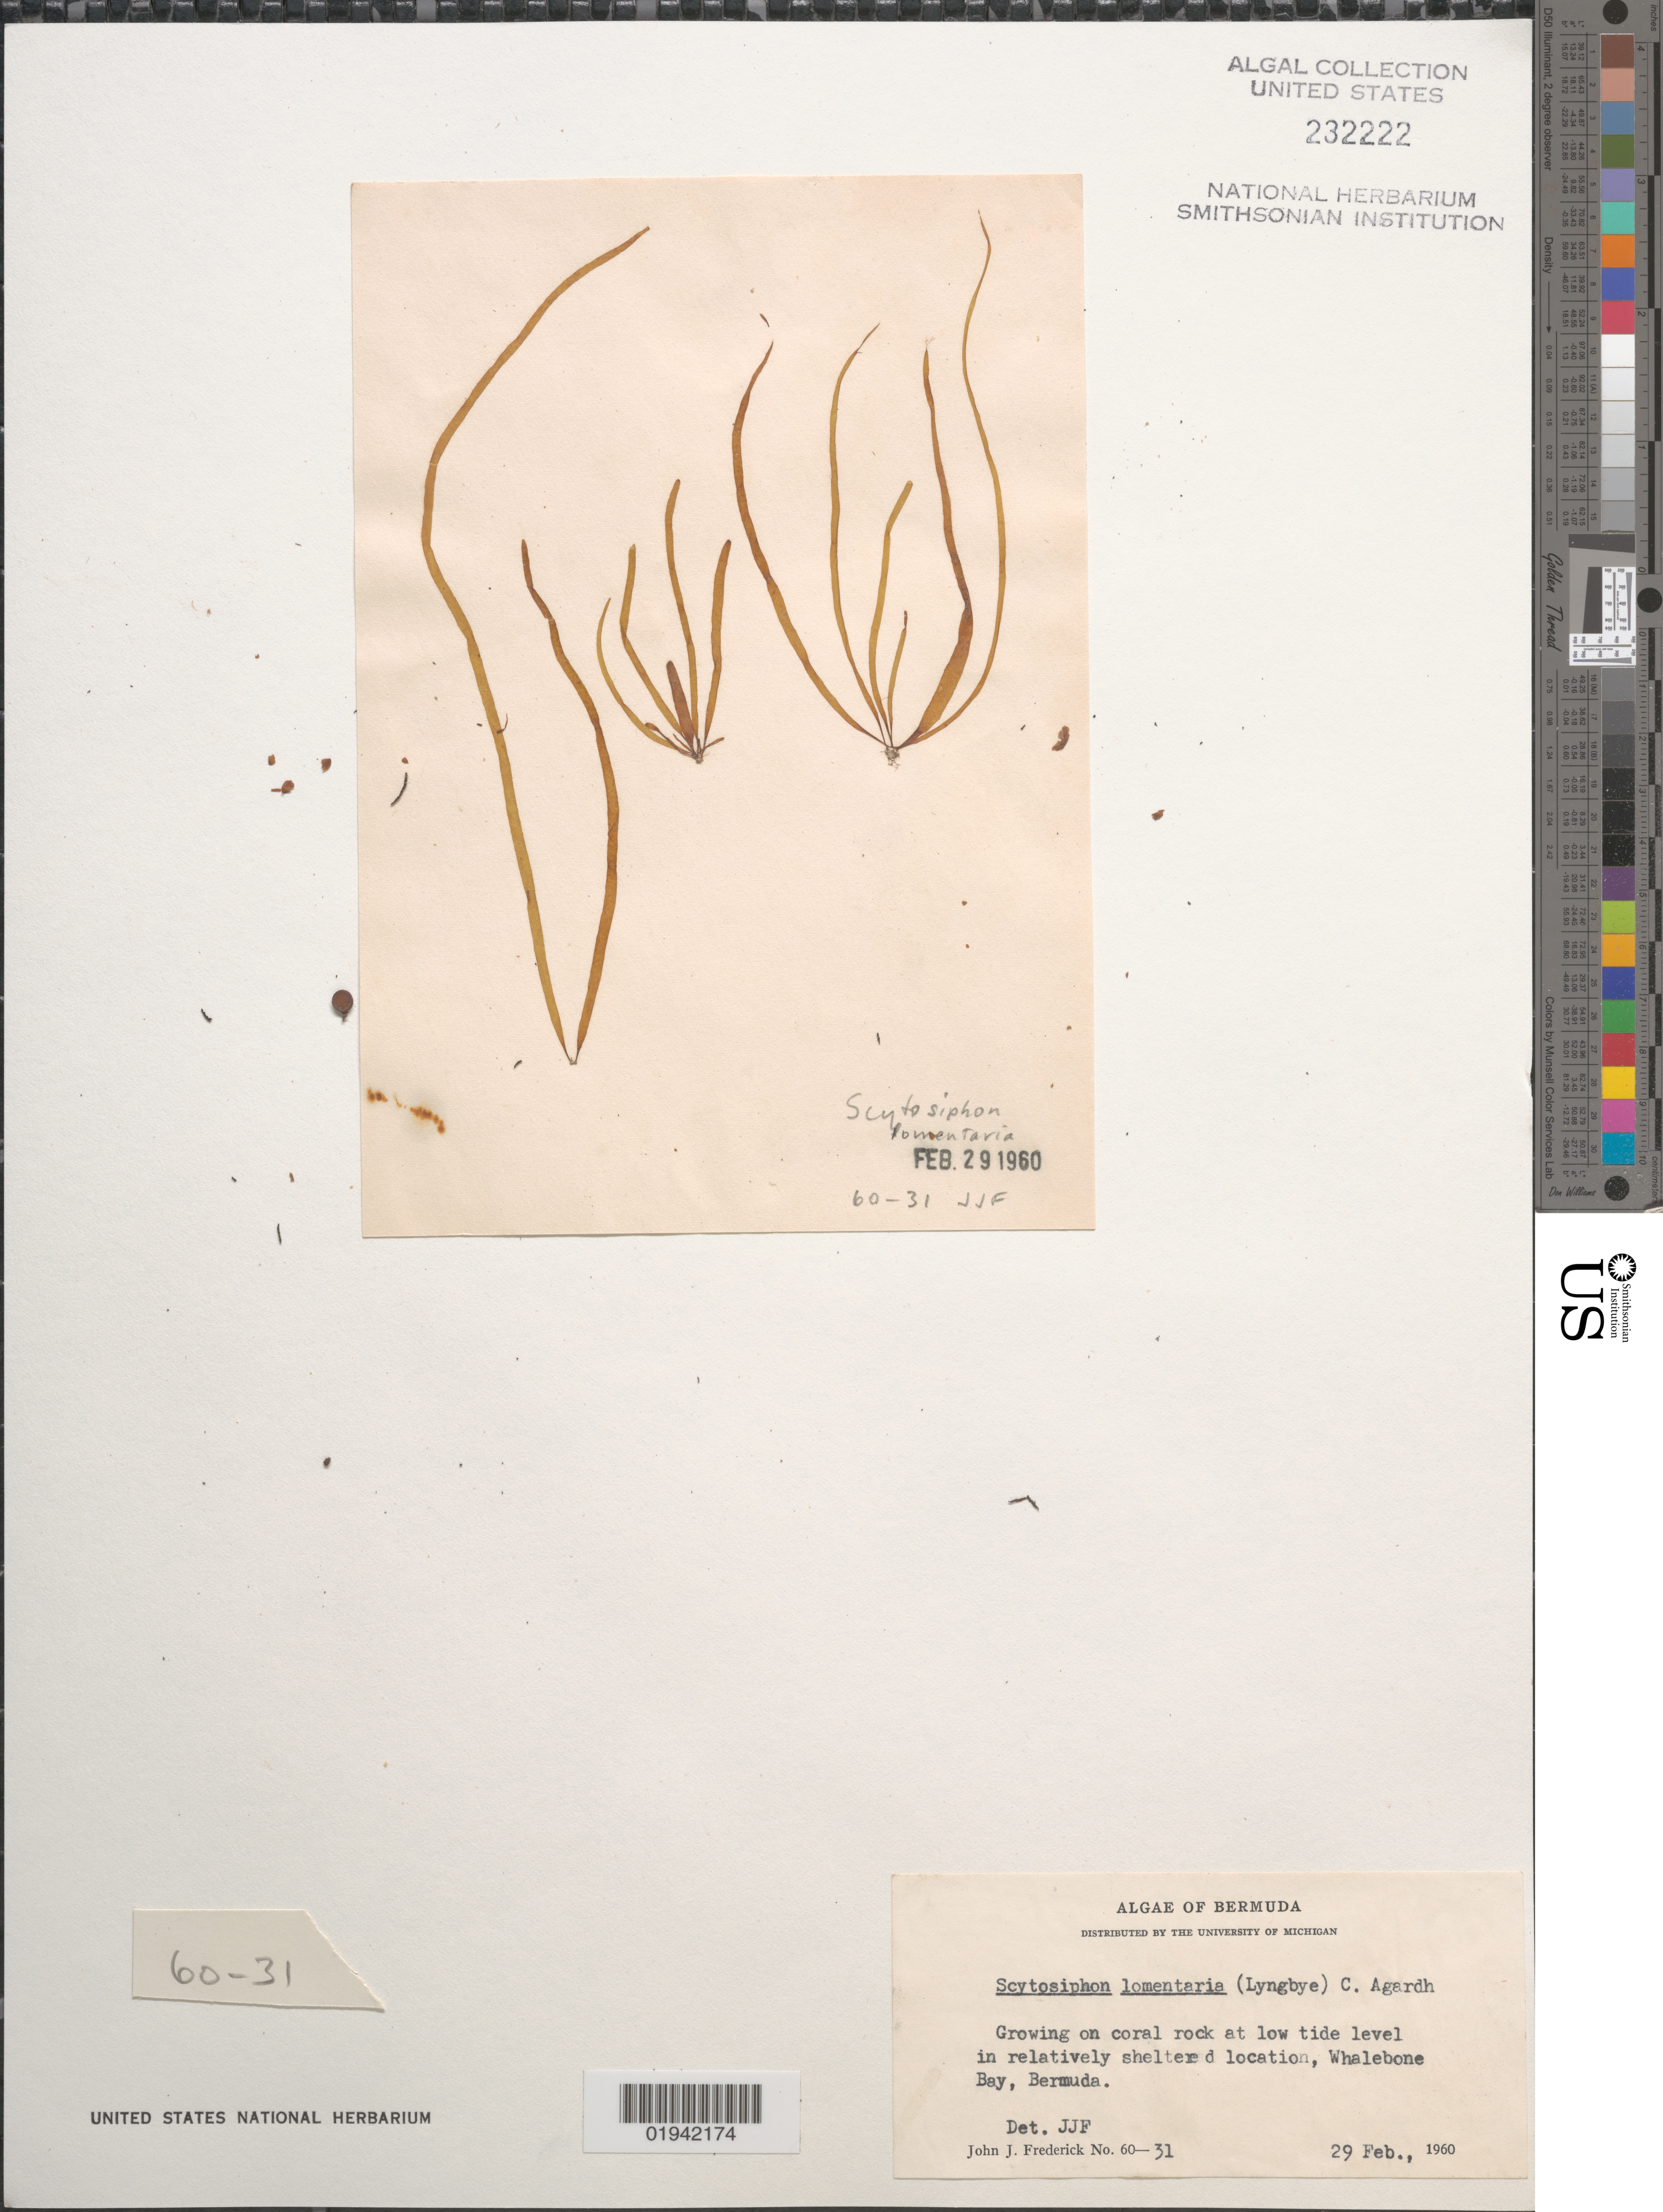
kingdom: Chromista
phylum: Ochrophyta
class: Phaeophyceae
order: Scytosiphonales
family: Scytosiphonaceae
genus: Scytosiphon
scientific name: Scytosiphon lomentaria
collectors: J. Frederick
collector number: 60-31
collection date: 1960-02-29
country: Bermuda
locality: Whalebone Bay.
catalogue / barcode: US 232222